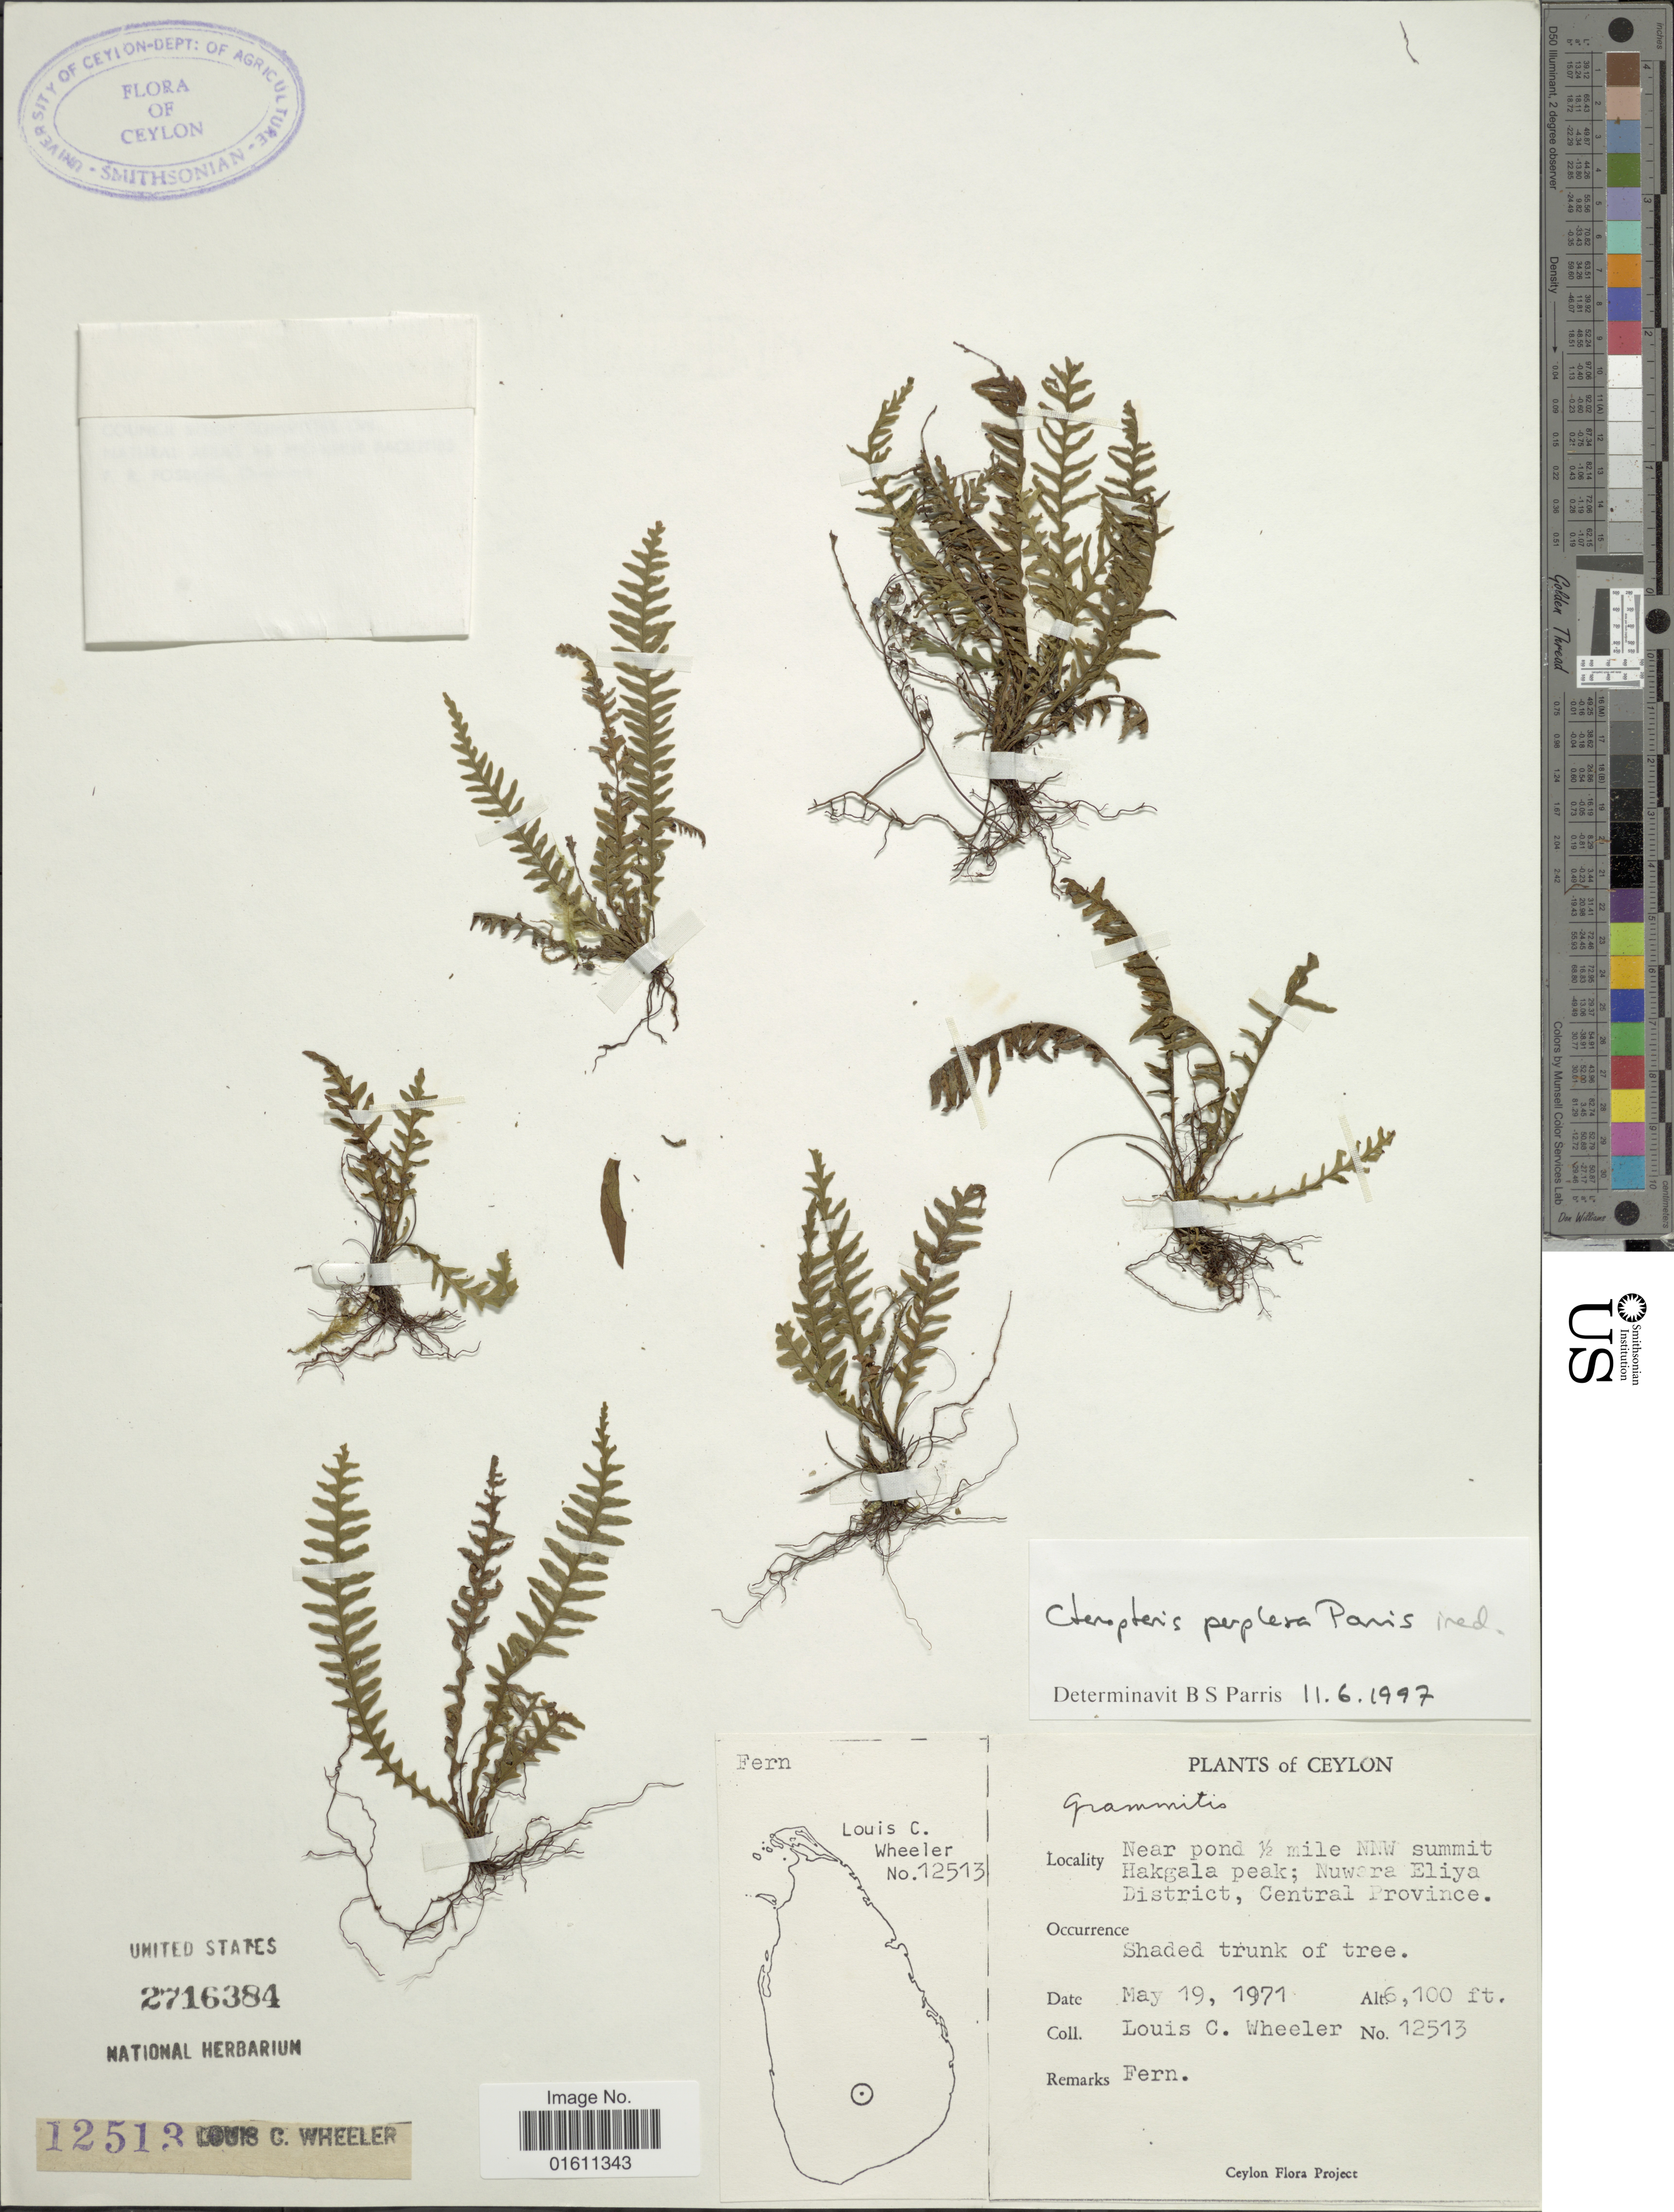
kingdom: Plantae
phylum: Tracheophyta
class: Polypodiopsida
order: Polypodiales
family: Polypodiaceae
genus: Tomophyllum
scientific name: Tomophyllum perplexum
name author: (Parris) Parris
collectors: L. C. Wheeler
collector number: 12513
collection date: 1971-05-19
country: Sri Lanka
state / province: Central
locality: Ceylon, near pond 1/2 miles NNW summit Hakgala peak: Nuwara Eliya District, Central Province.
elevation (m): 1859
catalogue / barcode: US 2716384